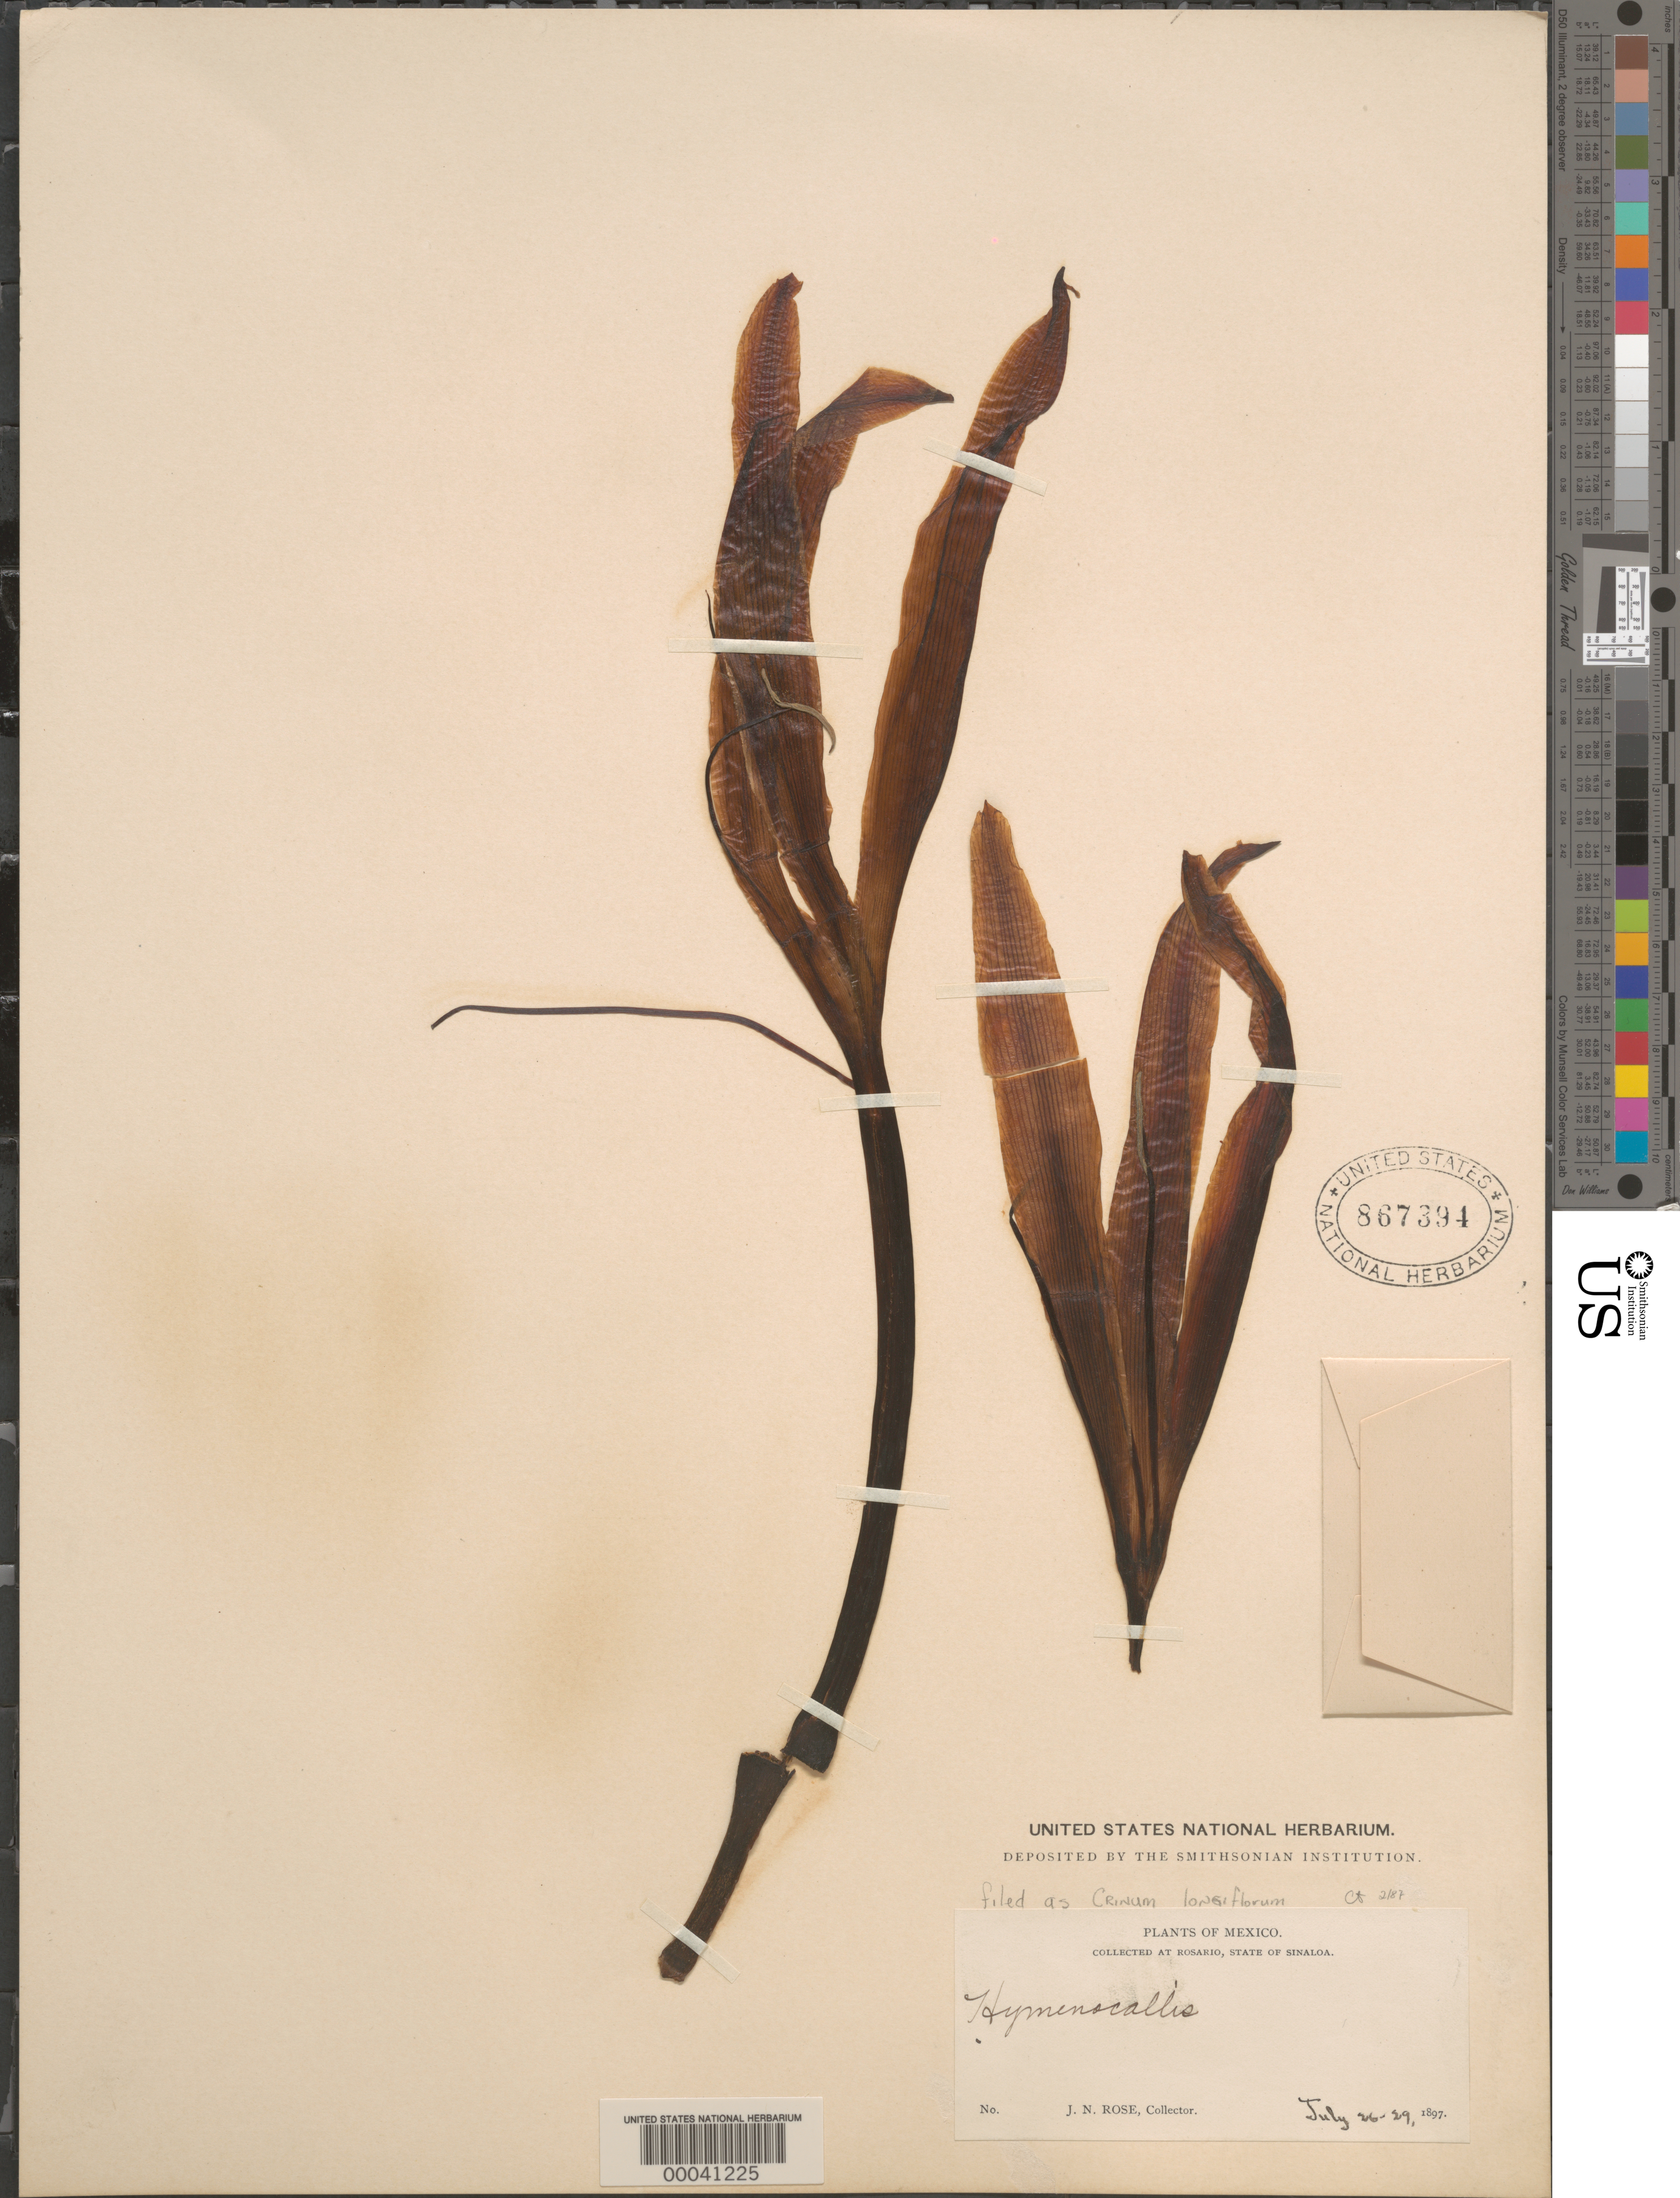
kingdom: Plantae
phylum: Tracheophyta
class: Liliopsida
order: Asparagales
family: Amaryllidaceae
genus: Crinum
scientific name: Crinum longiflorum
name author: Herb.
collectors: J. N. Rose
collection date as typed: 26 Jul 1897 to 29 Jul 1897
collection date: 1897-07-26/1897-07-29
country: Mexico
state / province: Sinaloa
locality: Rosario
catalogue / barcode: US 867394